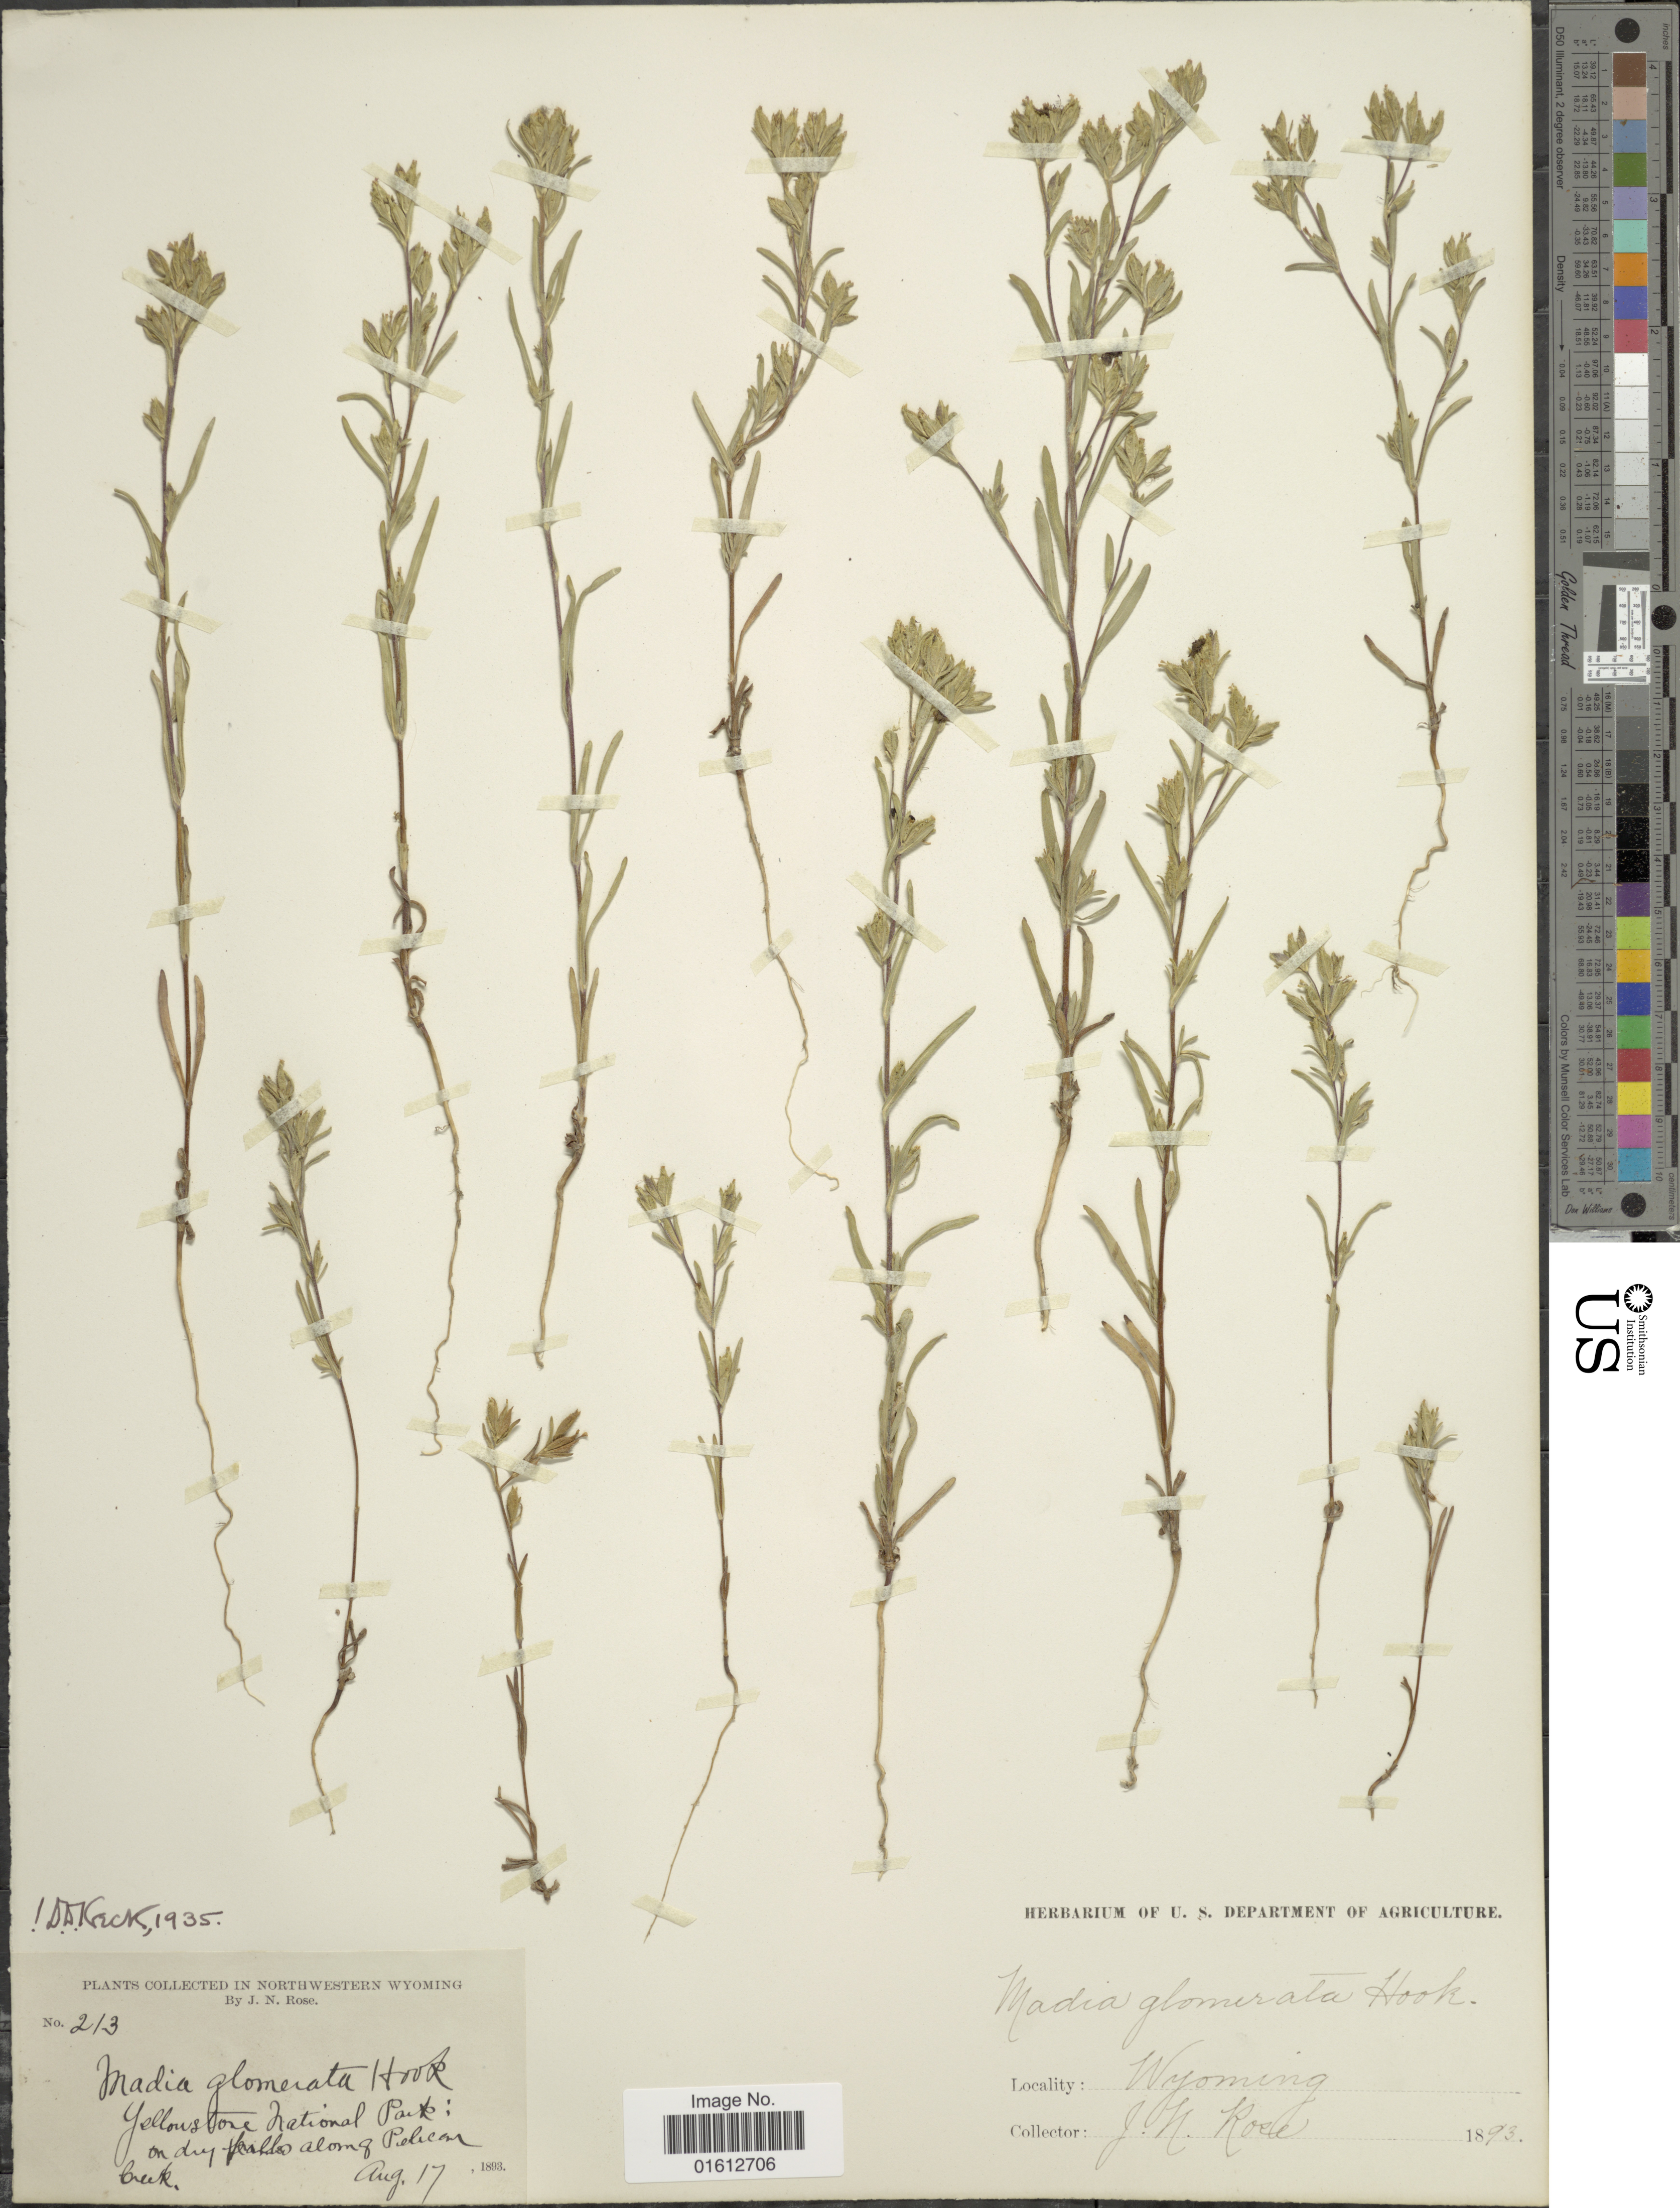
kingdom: Plantae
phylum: Tracheophyta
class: Magnoliopsida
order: Asterales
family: Asteraceae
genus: Madia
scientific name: Madia glomerata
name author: Hook.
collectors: J. N. Rose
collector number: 213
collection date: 1893-08-17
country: United States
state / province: Wyoming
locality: Northwestern Wyoming. Yellowstone National Park: on dry falls along Pelican Creek.